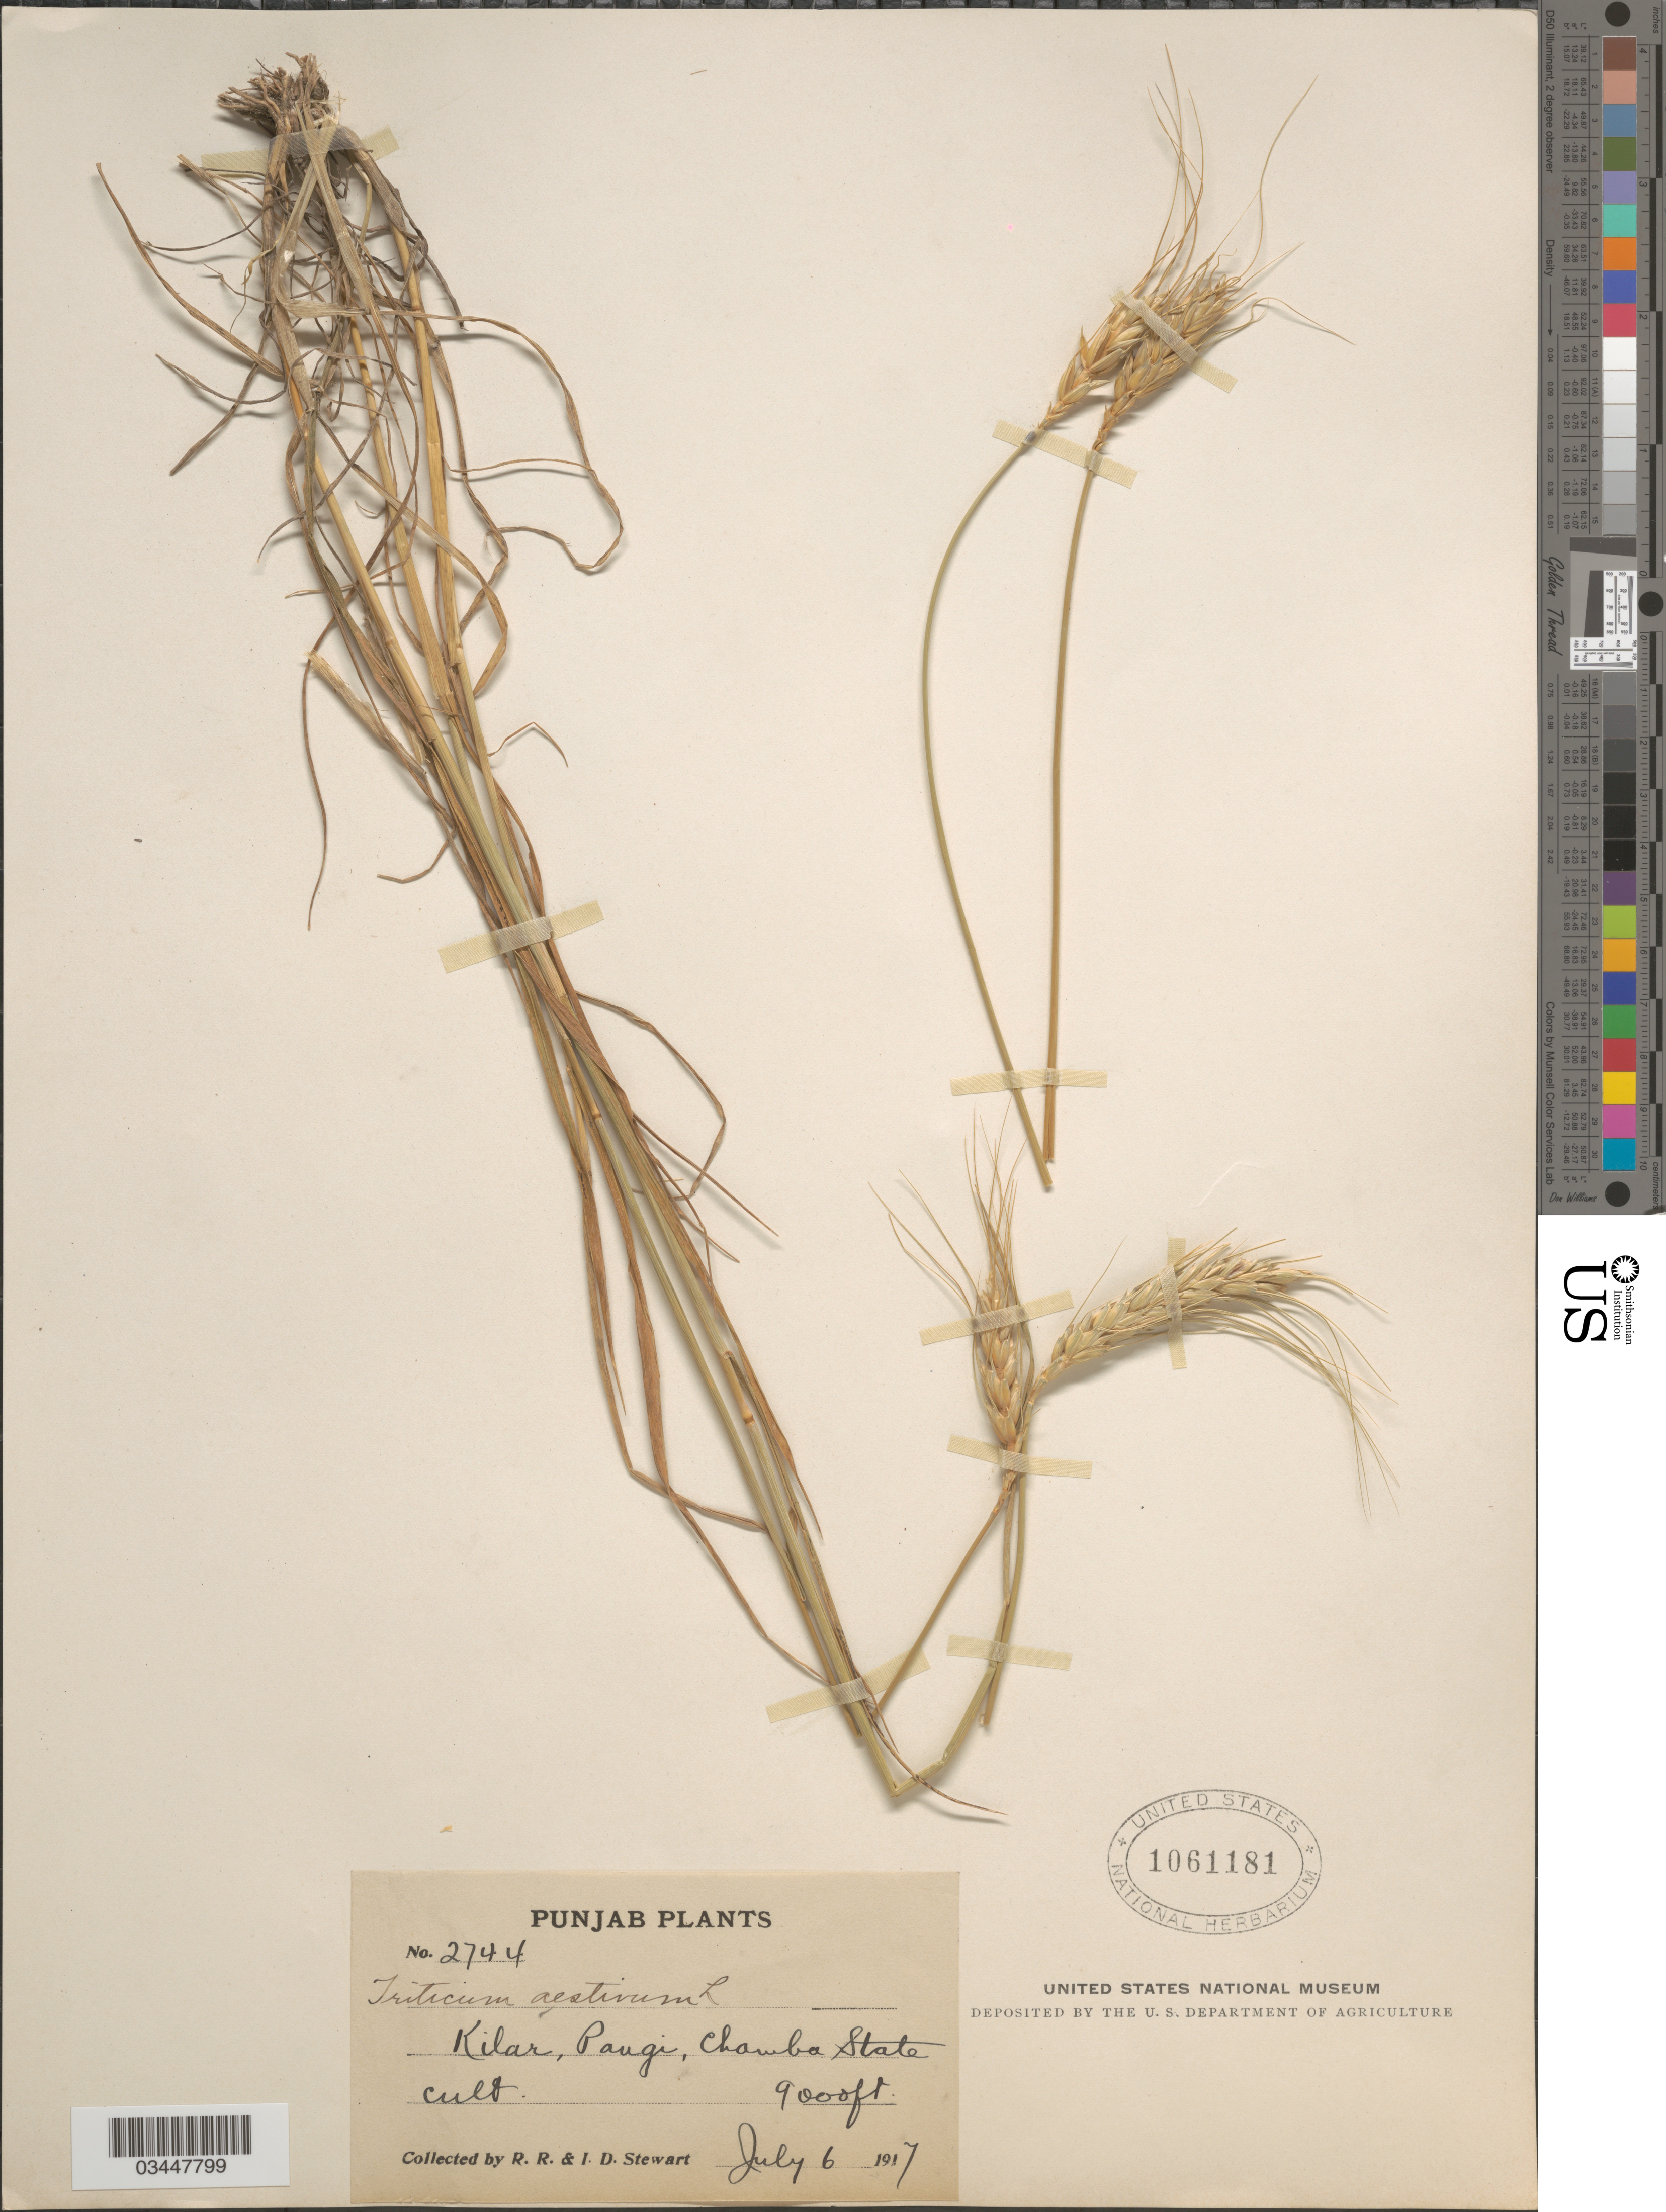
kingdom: Plantae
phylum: Tracheophyta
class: Liliopsida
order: Poales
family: Poaceae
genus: Triticum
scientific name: Triticum aestivum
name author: L.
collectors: R. Stewart & I. Stewart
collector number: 2744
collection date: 1917-07-06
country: India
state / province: Punjab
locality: Kilar, Pangi, Chamba State. Cult.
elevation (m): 2743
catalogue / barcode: US 1061181